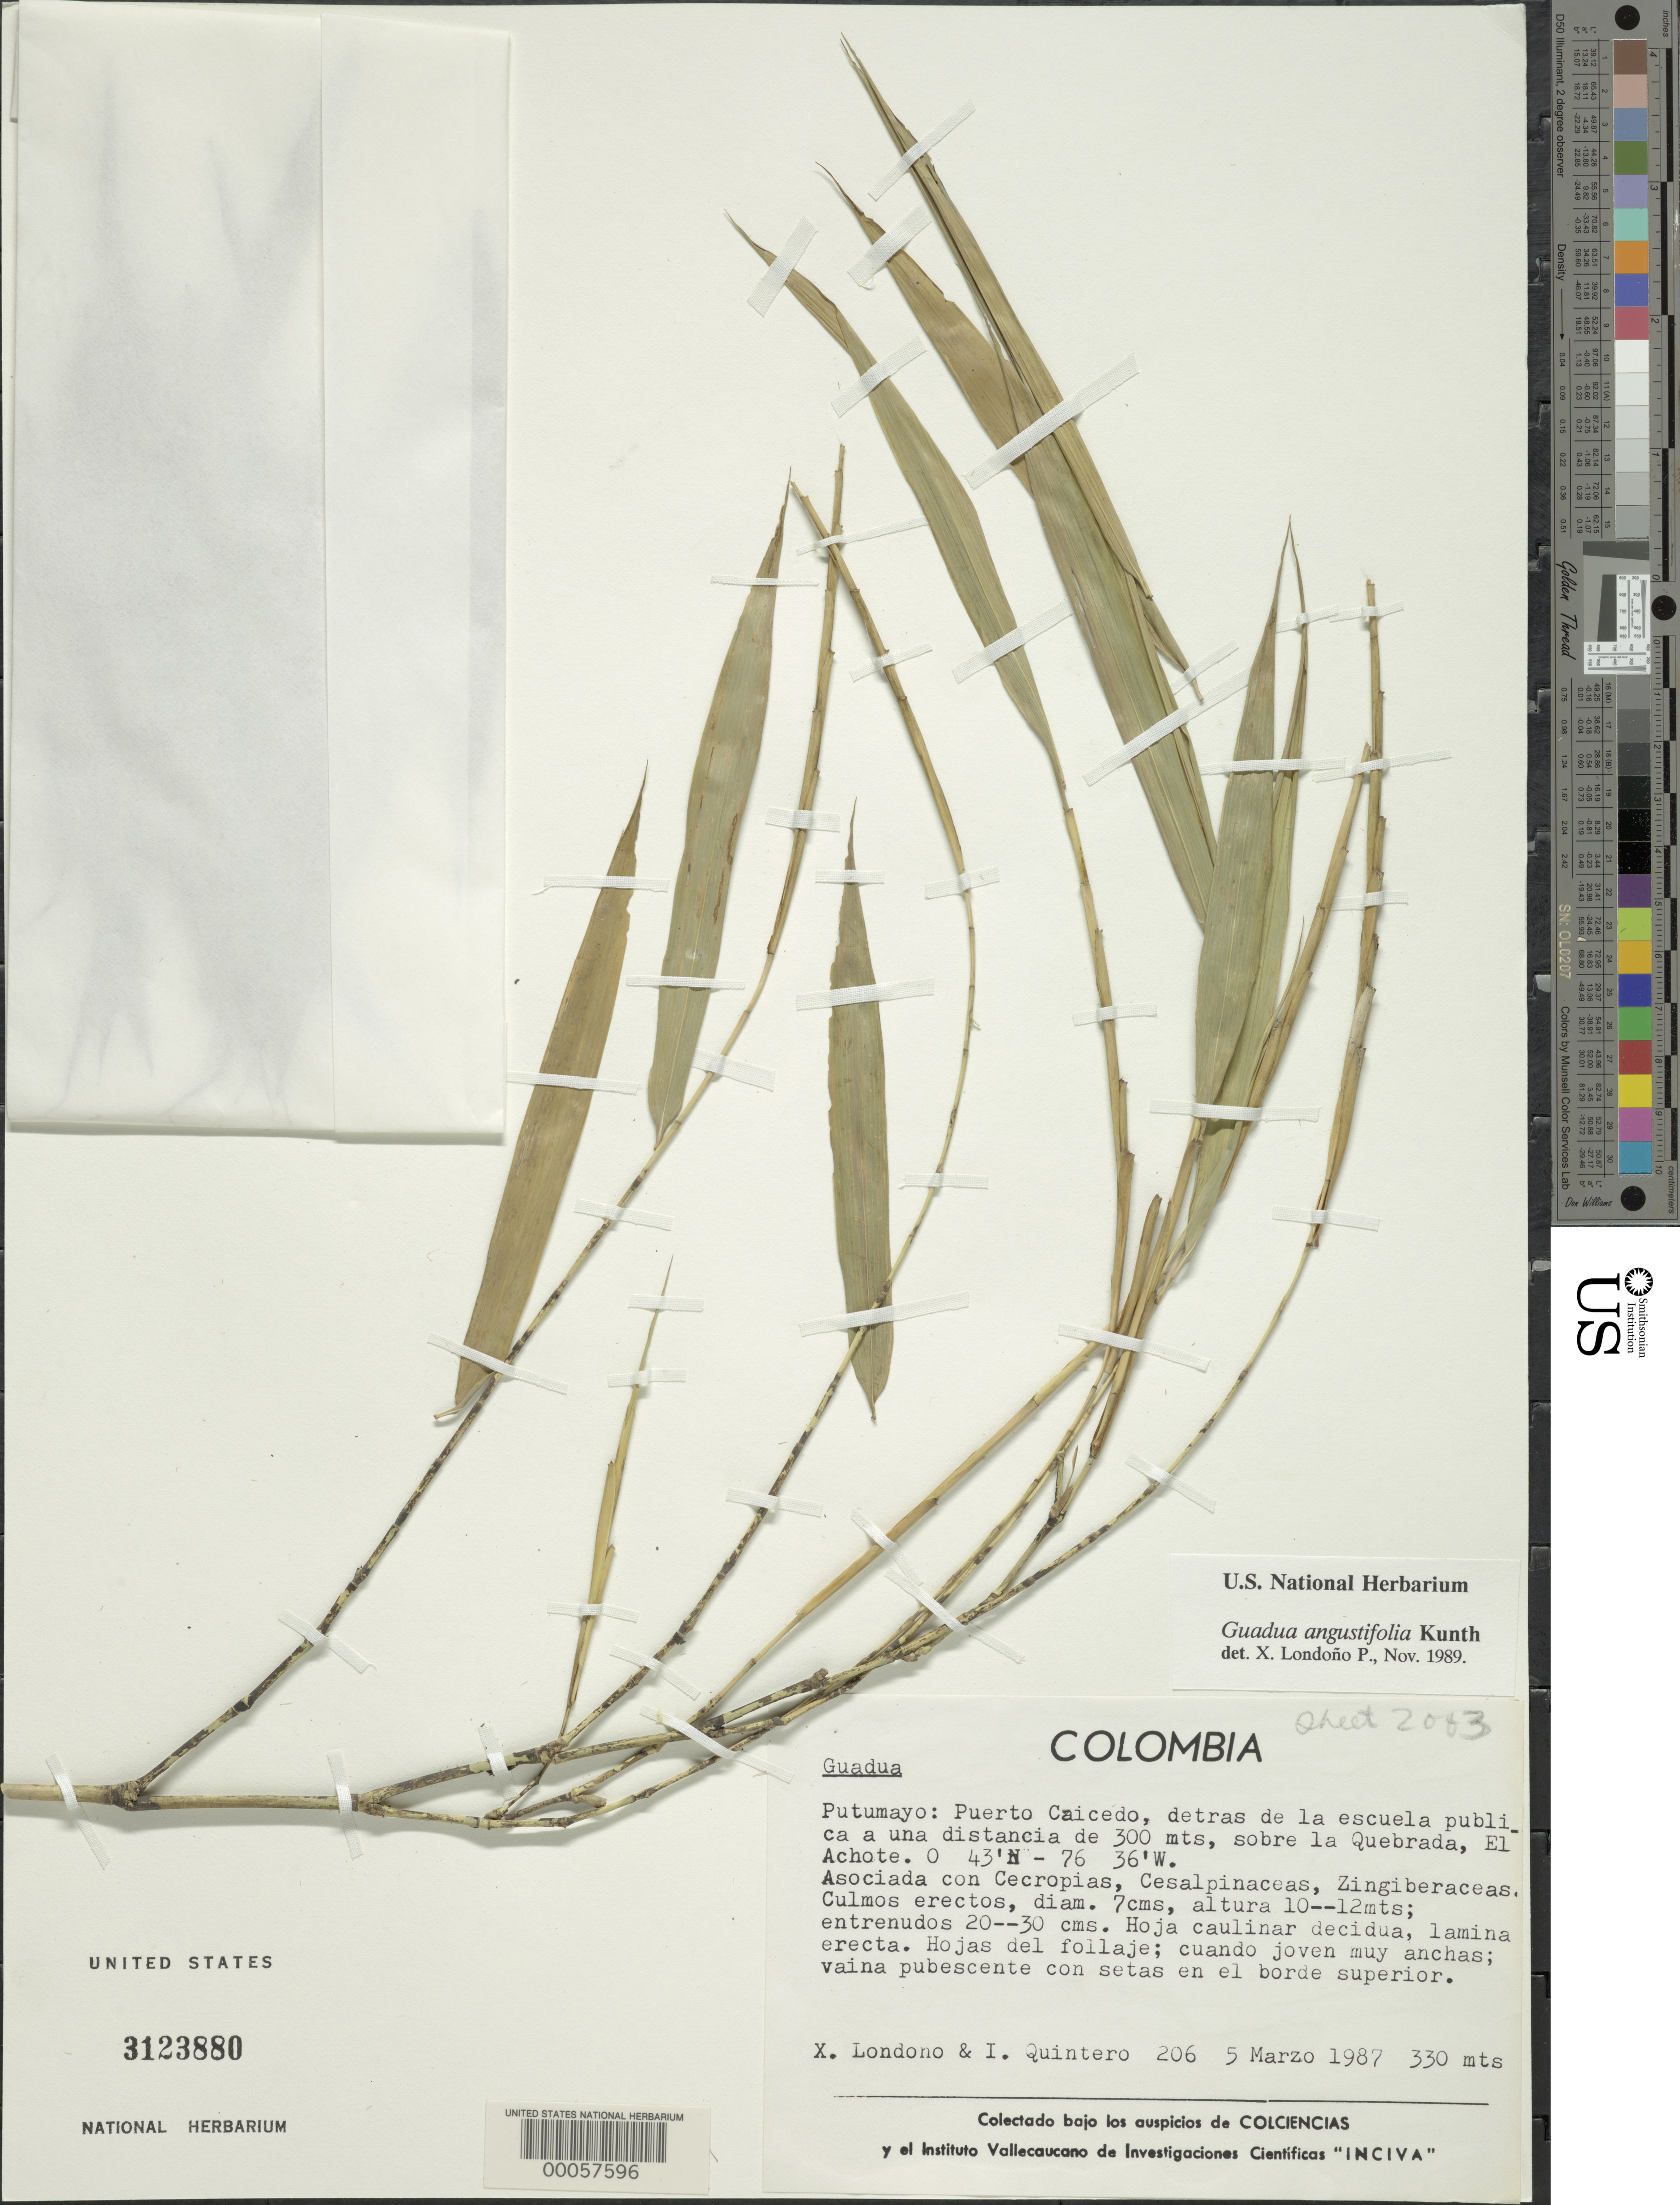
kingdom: Plantae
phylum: Tracheophyta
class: Liliopsida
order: Poales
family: Poaceae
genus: Guadua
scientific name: Guadua angustifolia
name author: Kunth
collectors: X. Londoño & I. Quintero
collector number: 206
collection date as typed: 05 Mar 1987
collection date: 1987-03-05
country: Colombia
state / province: Putumayo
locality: Puerta caicedo, behind the public school at a distance of 300 m near la Quebrada, El Achote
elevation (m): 330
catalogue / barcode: US 3123880